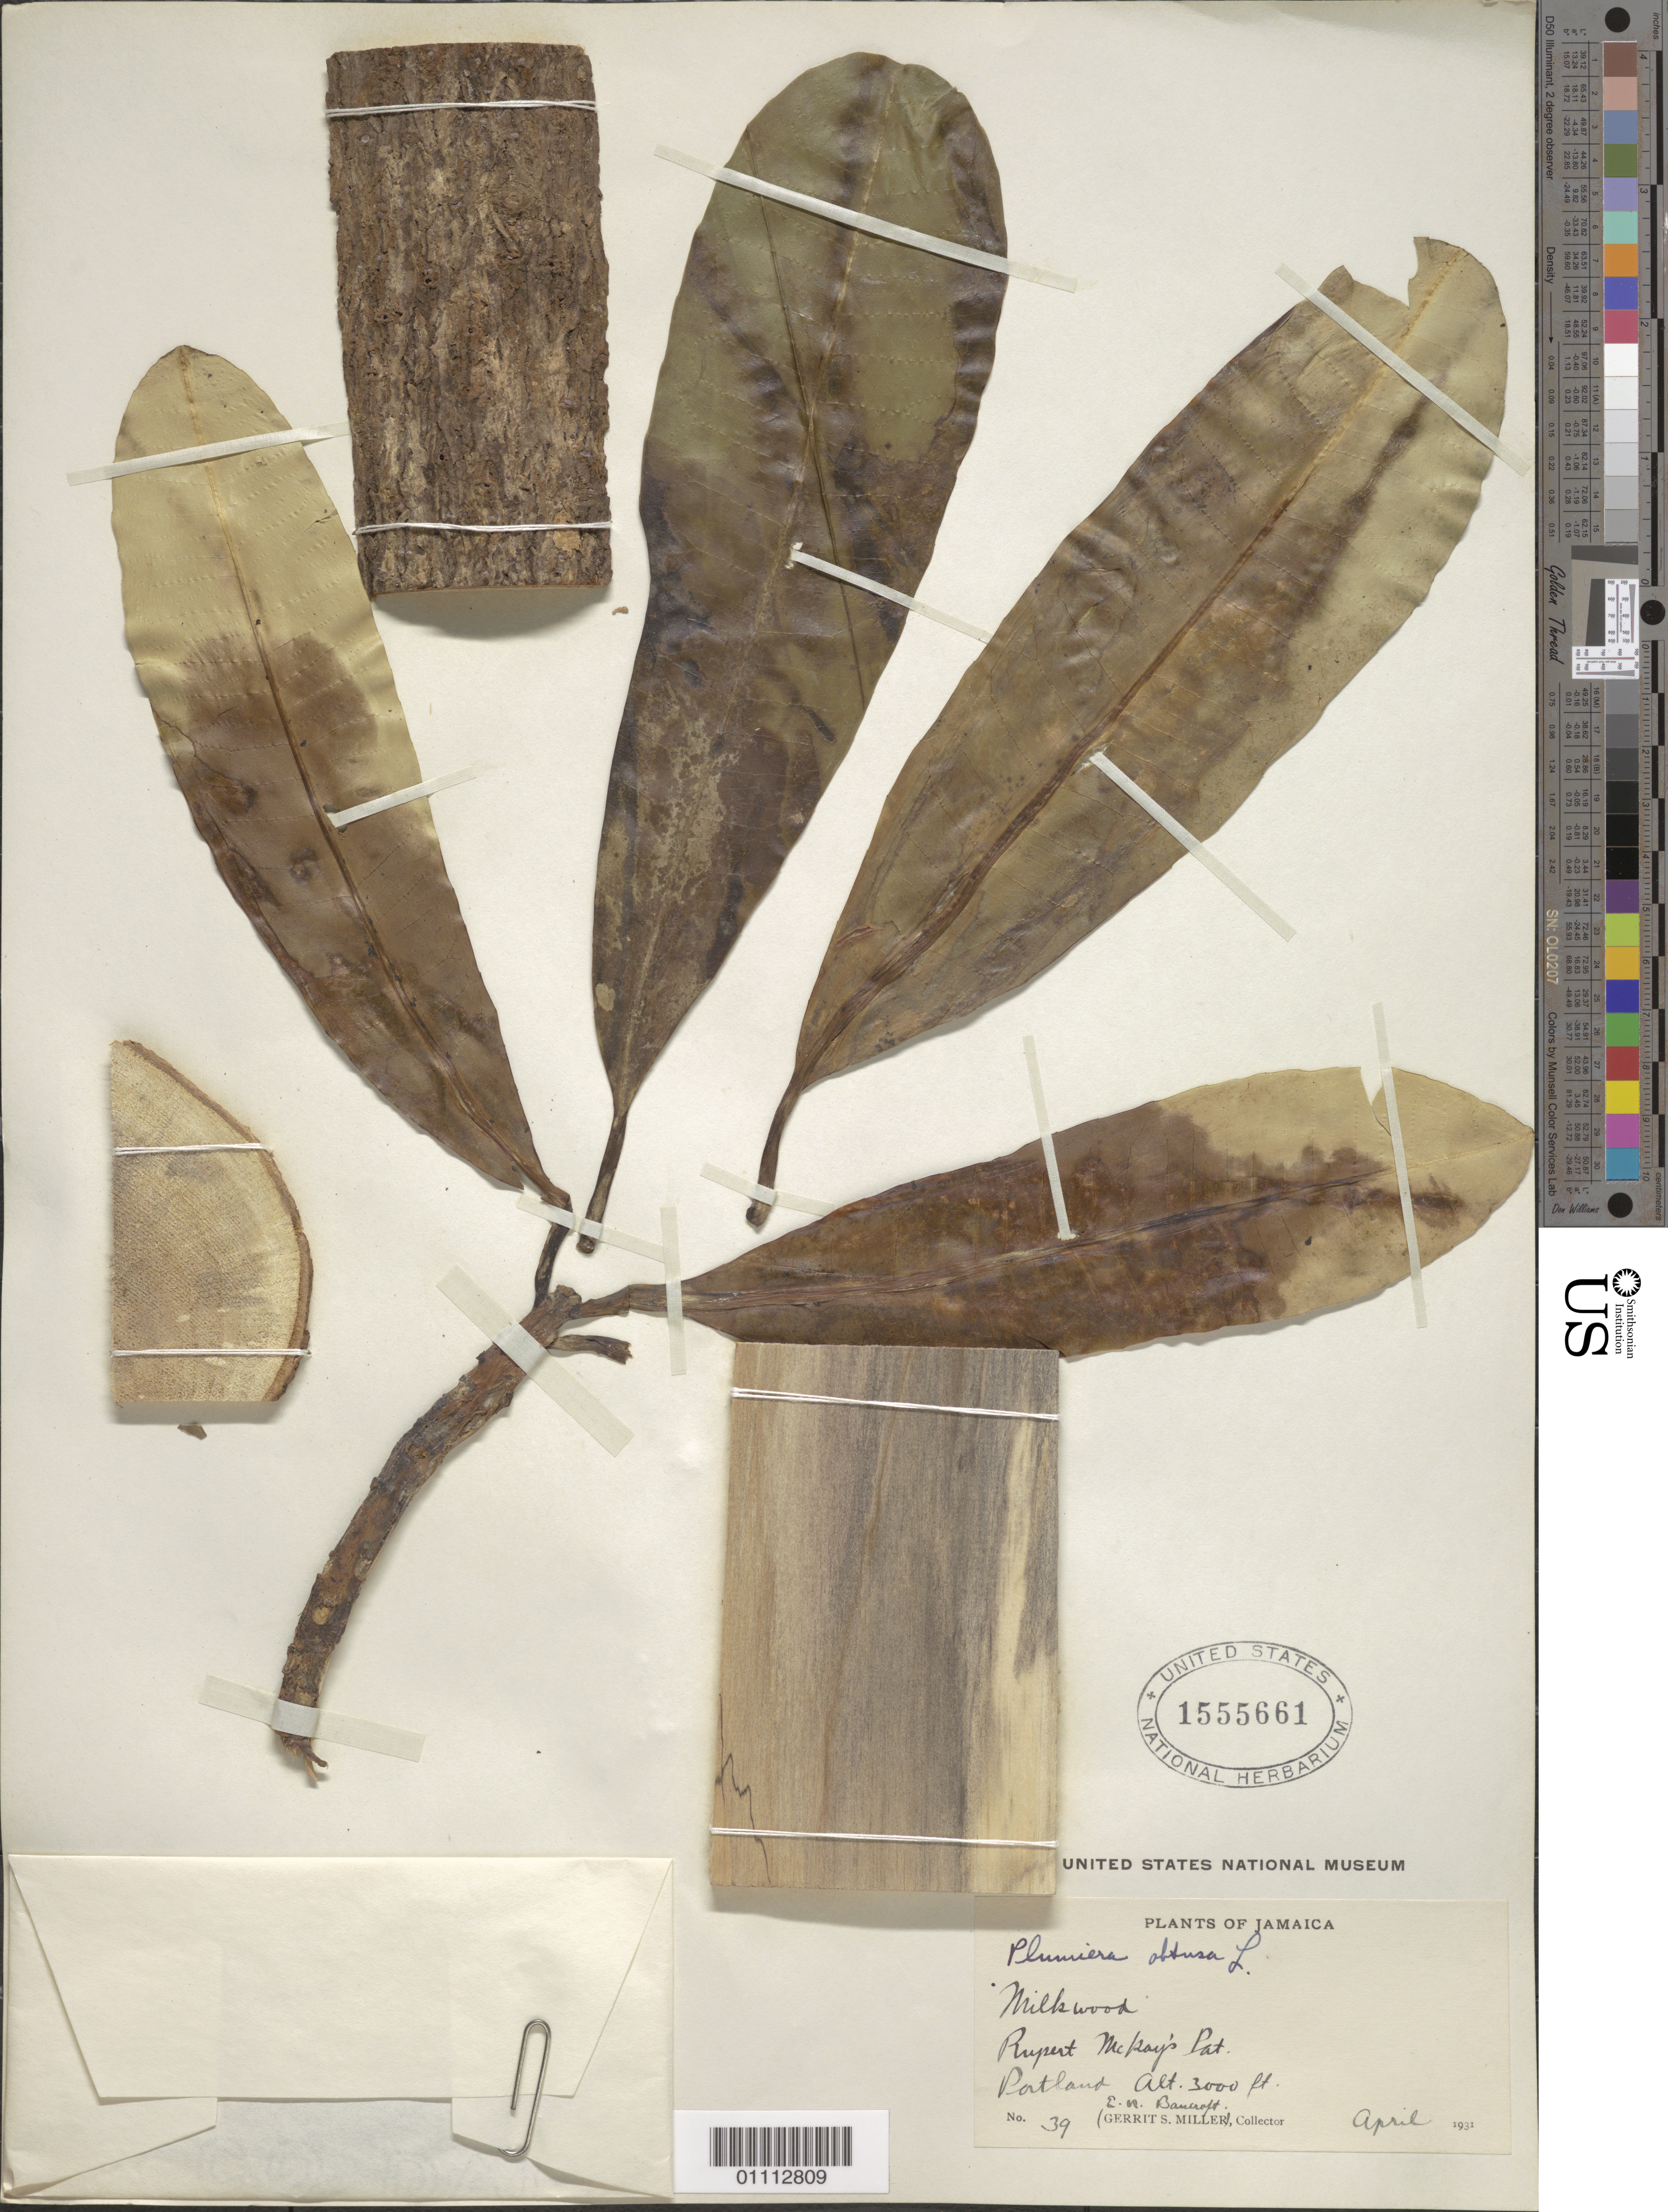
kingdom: Plantae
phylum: Tracheophyta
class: Magnoliopsida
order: Gentianales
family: Apocynaceae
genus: Plumeria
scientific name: Plumeria obtusa var. typica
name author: Woodson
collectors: G. S. Miller & E. Bancroft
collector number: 39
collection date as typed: Apr 1931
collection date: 1931-04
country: Jamaica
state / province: Portland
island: Jamaica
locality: Rupert McKay's Port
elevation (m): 914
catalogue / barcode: US 1555661